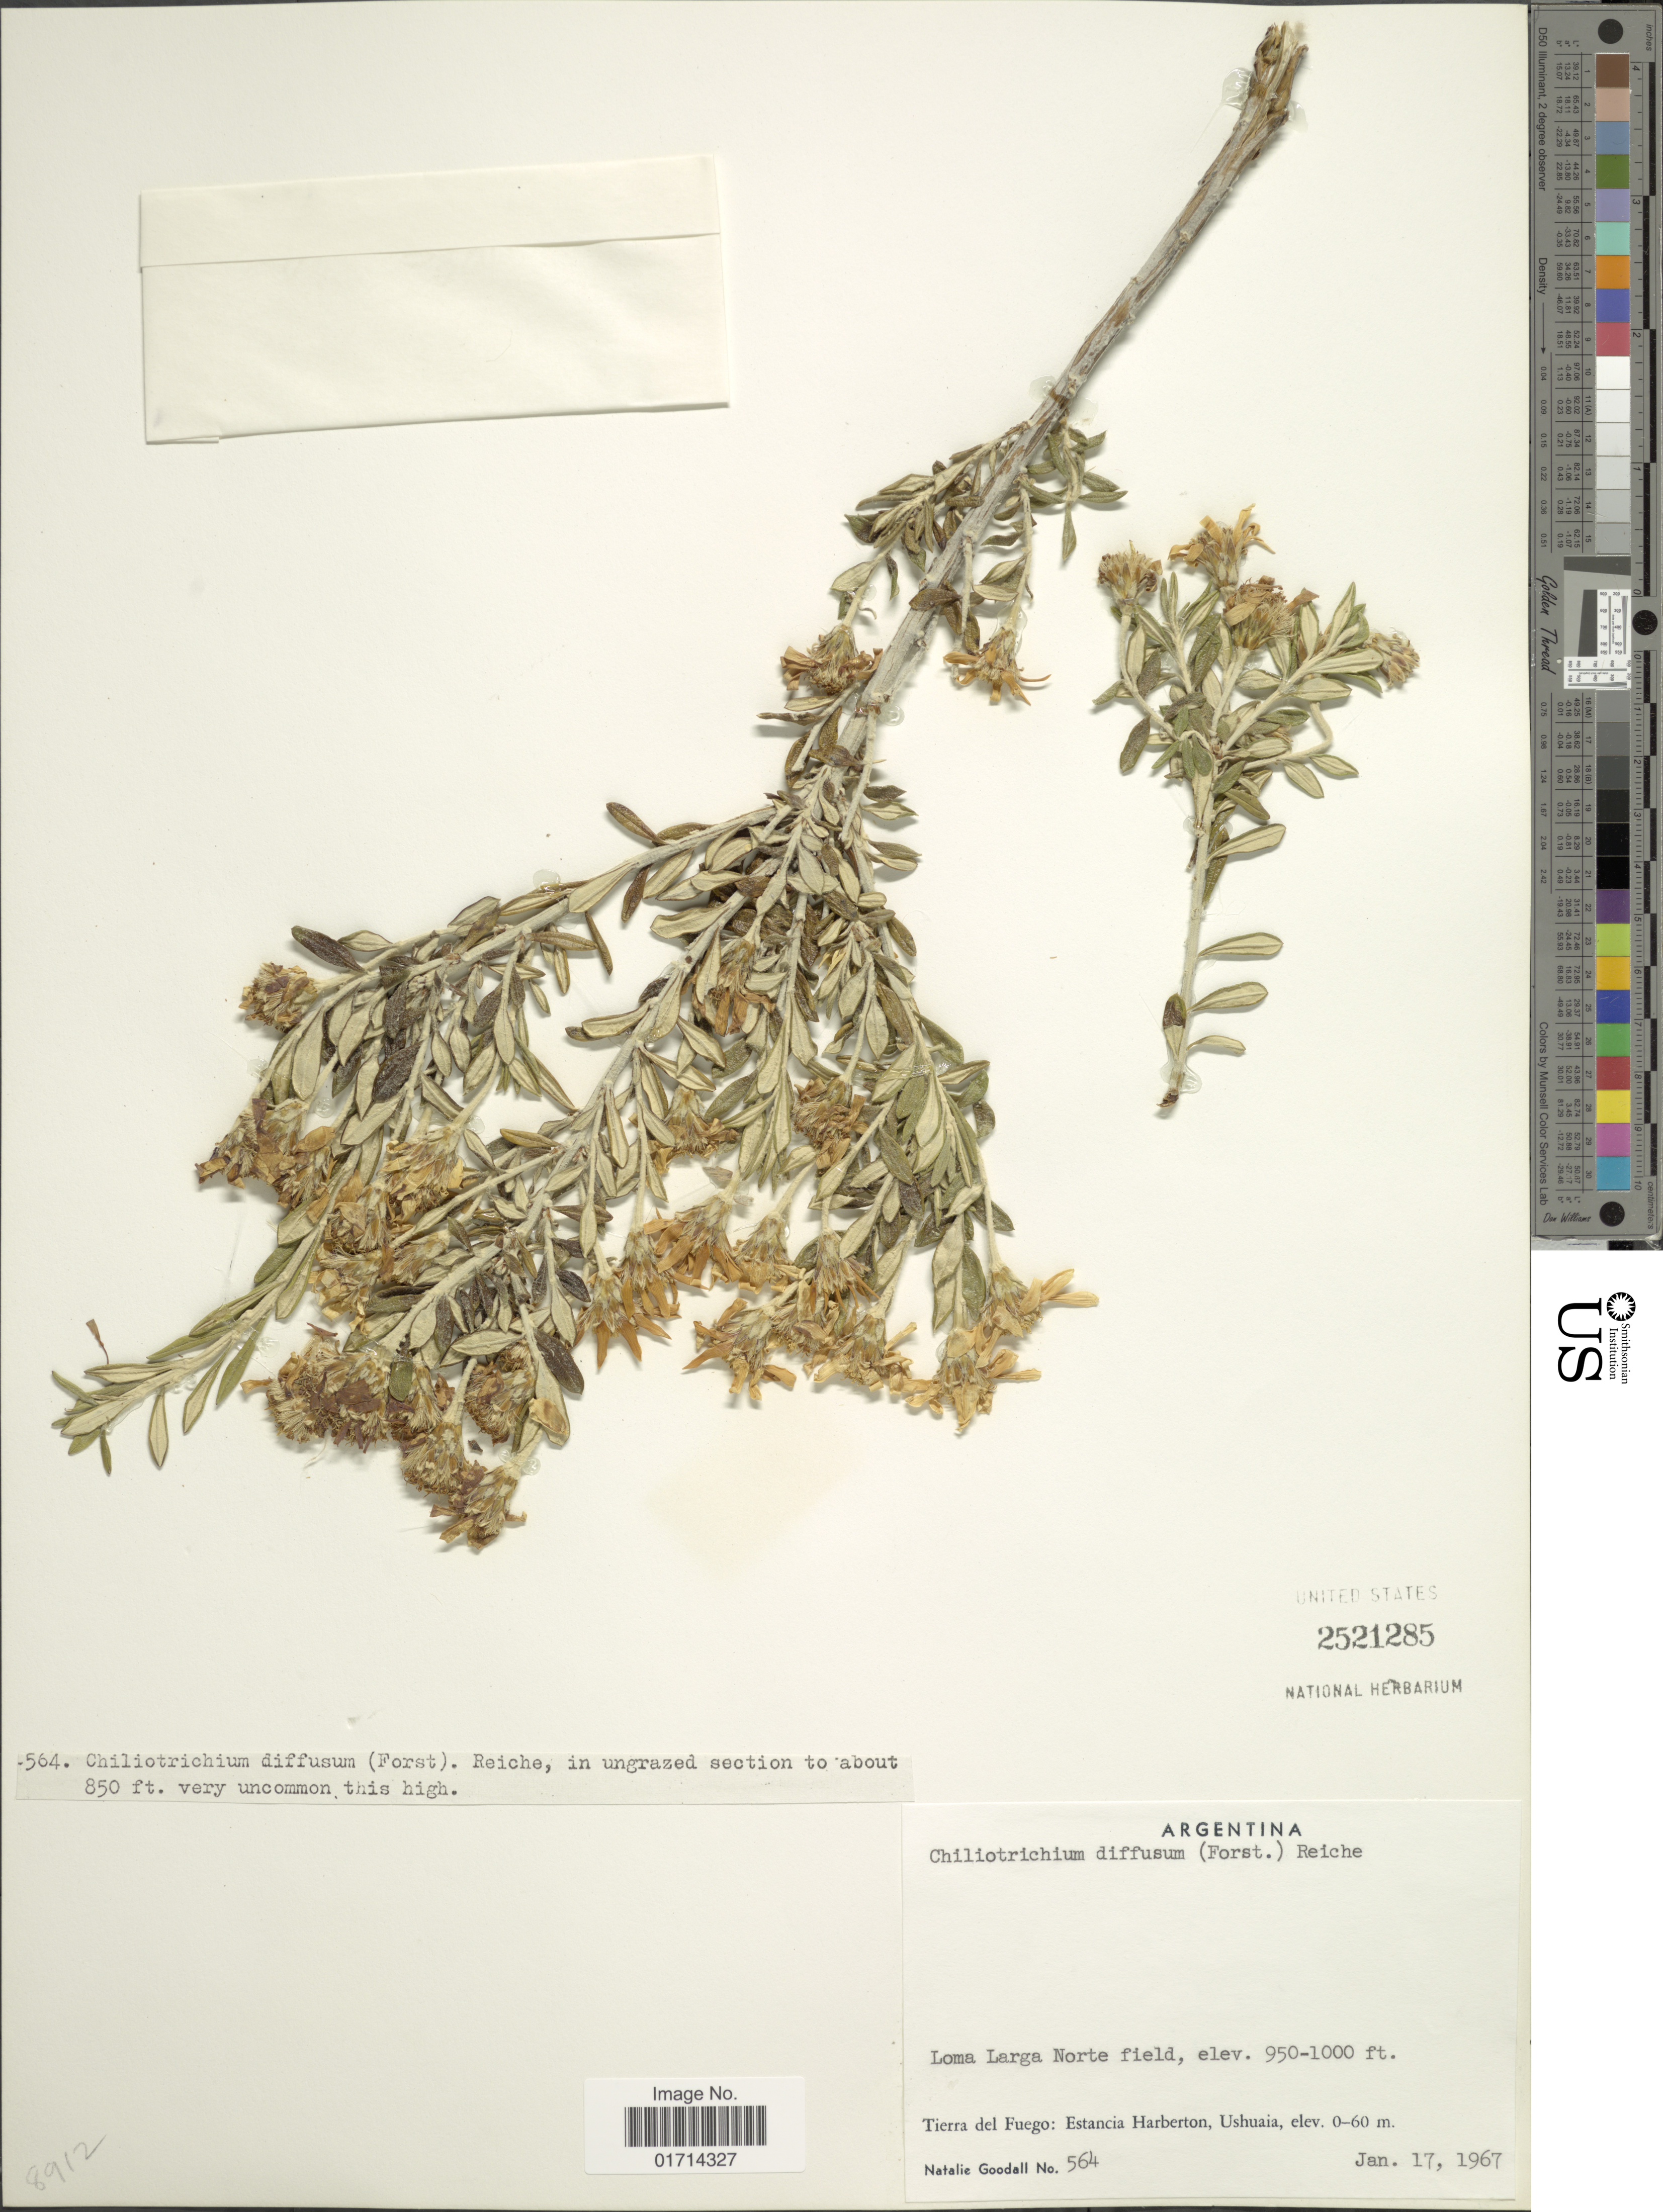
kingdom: Plantae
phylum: Tracheophyta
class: Magnoliopsida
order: Asterales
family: Asteraceae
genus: Chiliotrichum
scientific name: Chiliotrichum diffusum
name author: (G. Forst.) Kuntze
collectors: N. Goodall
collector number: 564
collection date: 1967-01-17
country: Argentina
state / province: Tierra del Fuego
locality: Loma Larga Norte, Tierra del Fuego: Estancia Harberton, Ushuaia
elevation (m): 290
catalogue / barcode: US 2521285